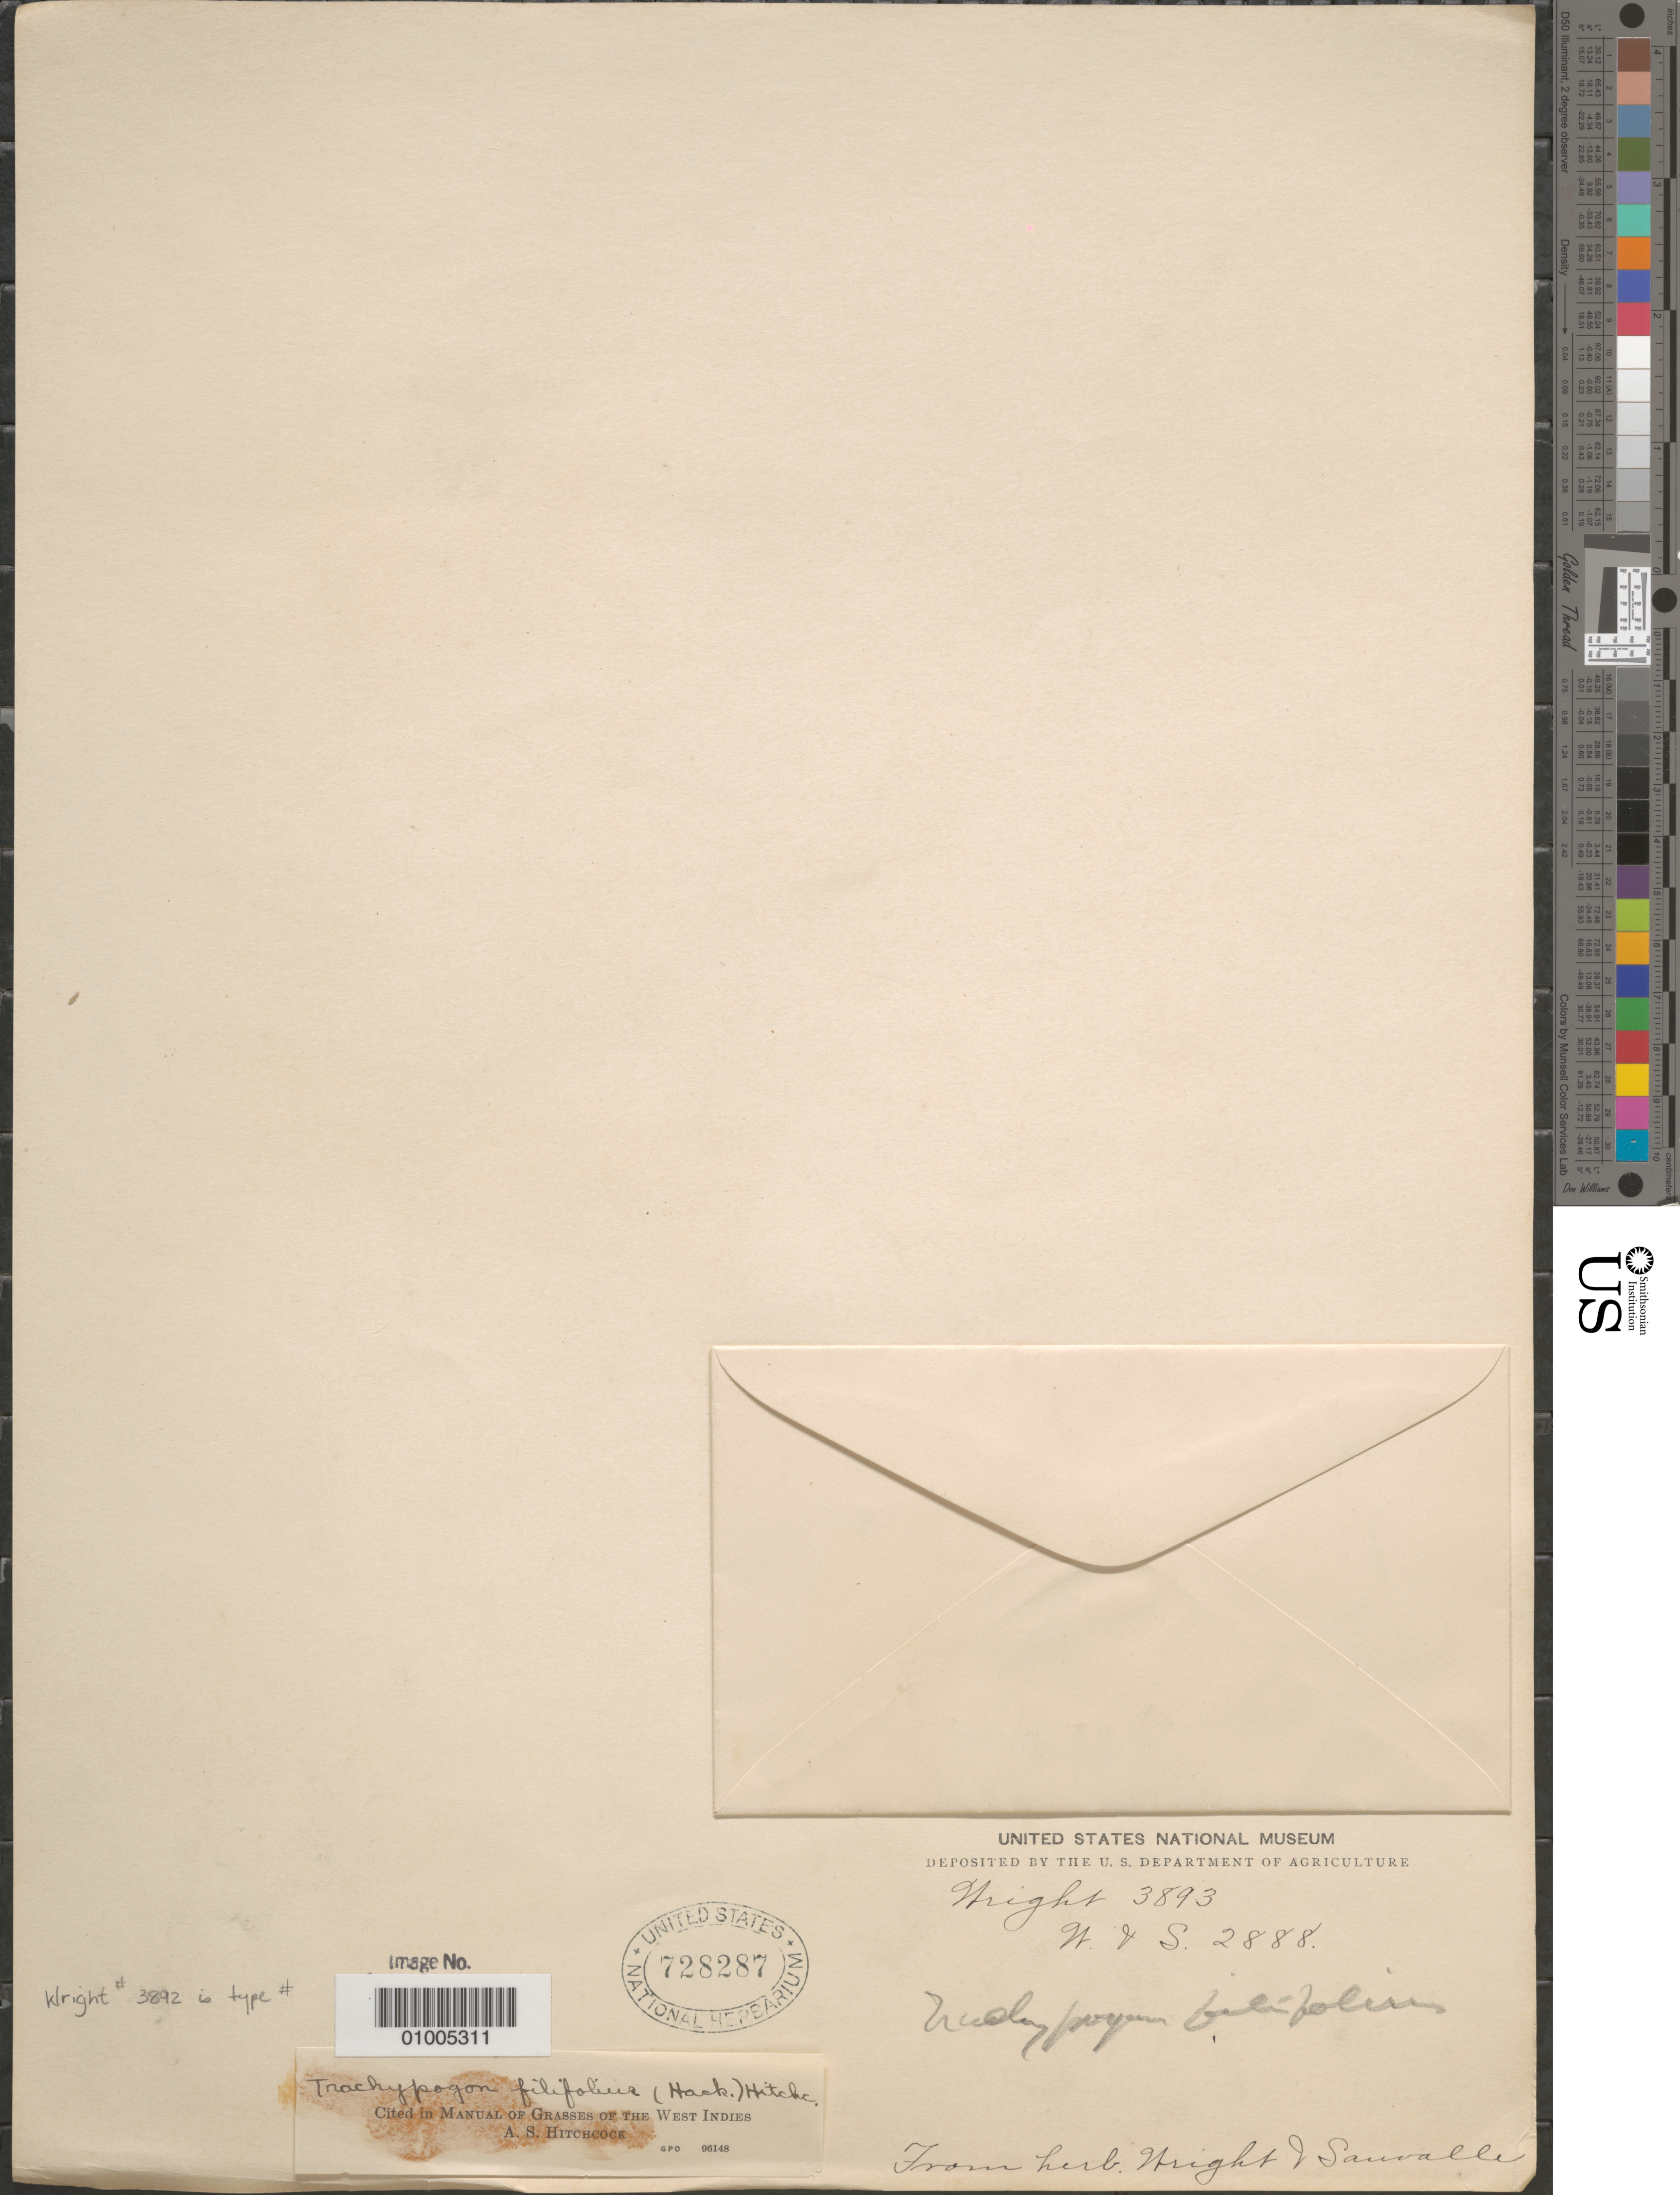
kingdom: Plantae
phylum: Tracheophyta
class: Liliopsida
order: Poales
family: Poaceae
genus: Trachypogon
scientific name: Trachypogon macroglossus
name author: Trin.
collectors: C. Wright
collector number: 3893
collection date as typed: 1800 to 1899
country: Cuba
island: Cuba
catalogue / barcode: US 728287